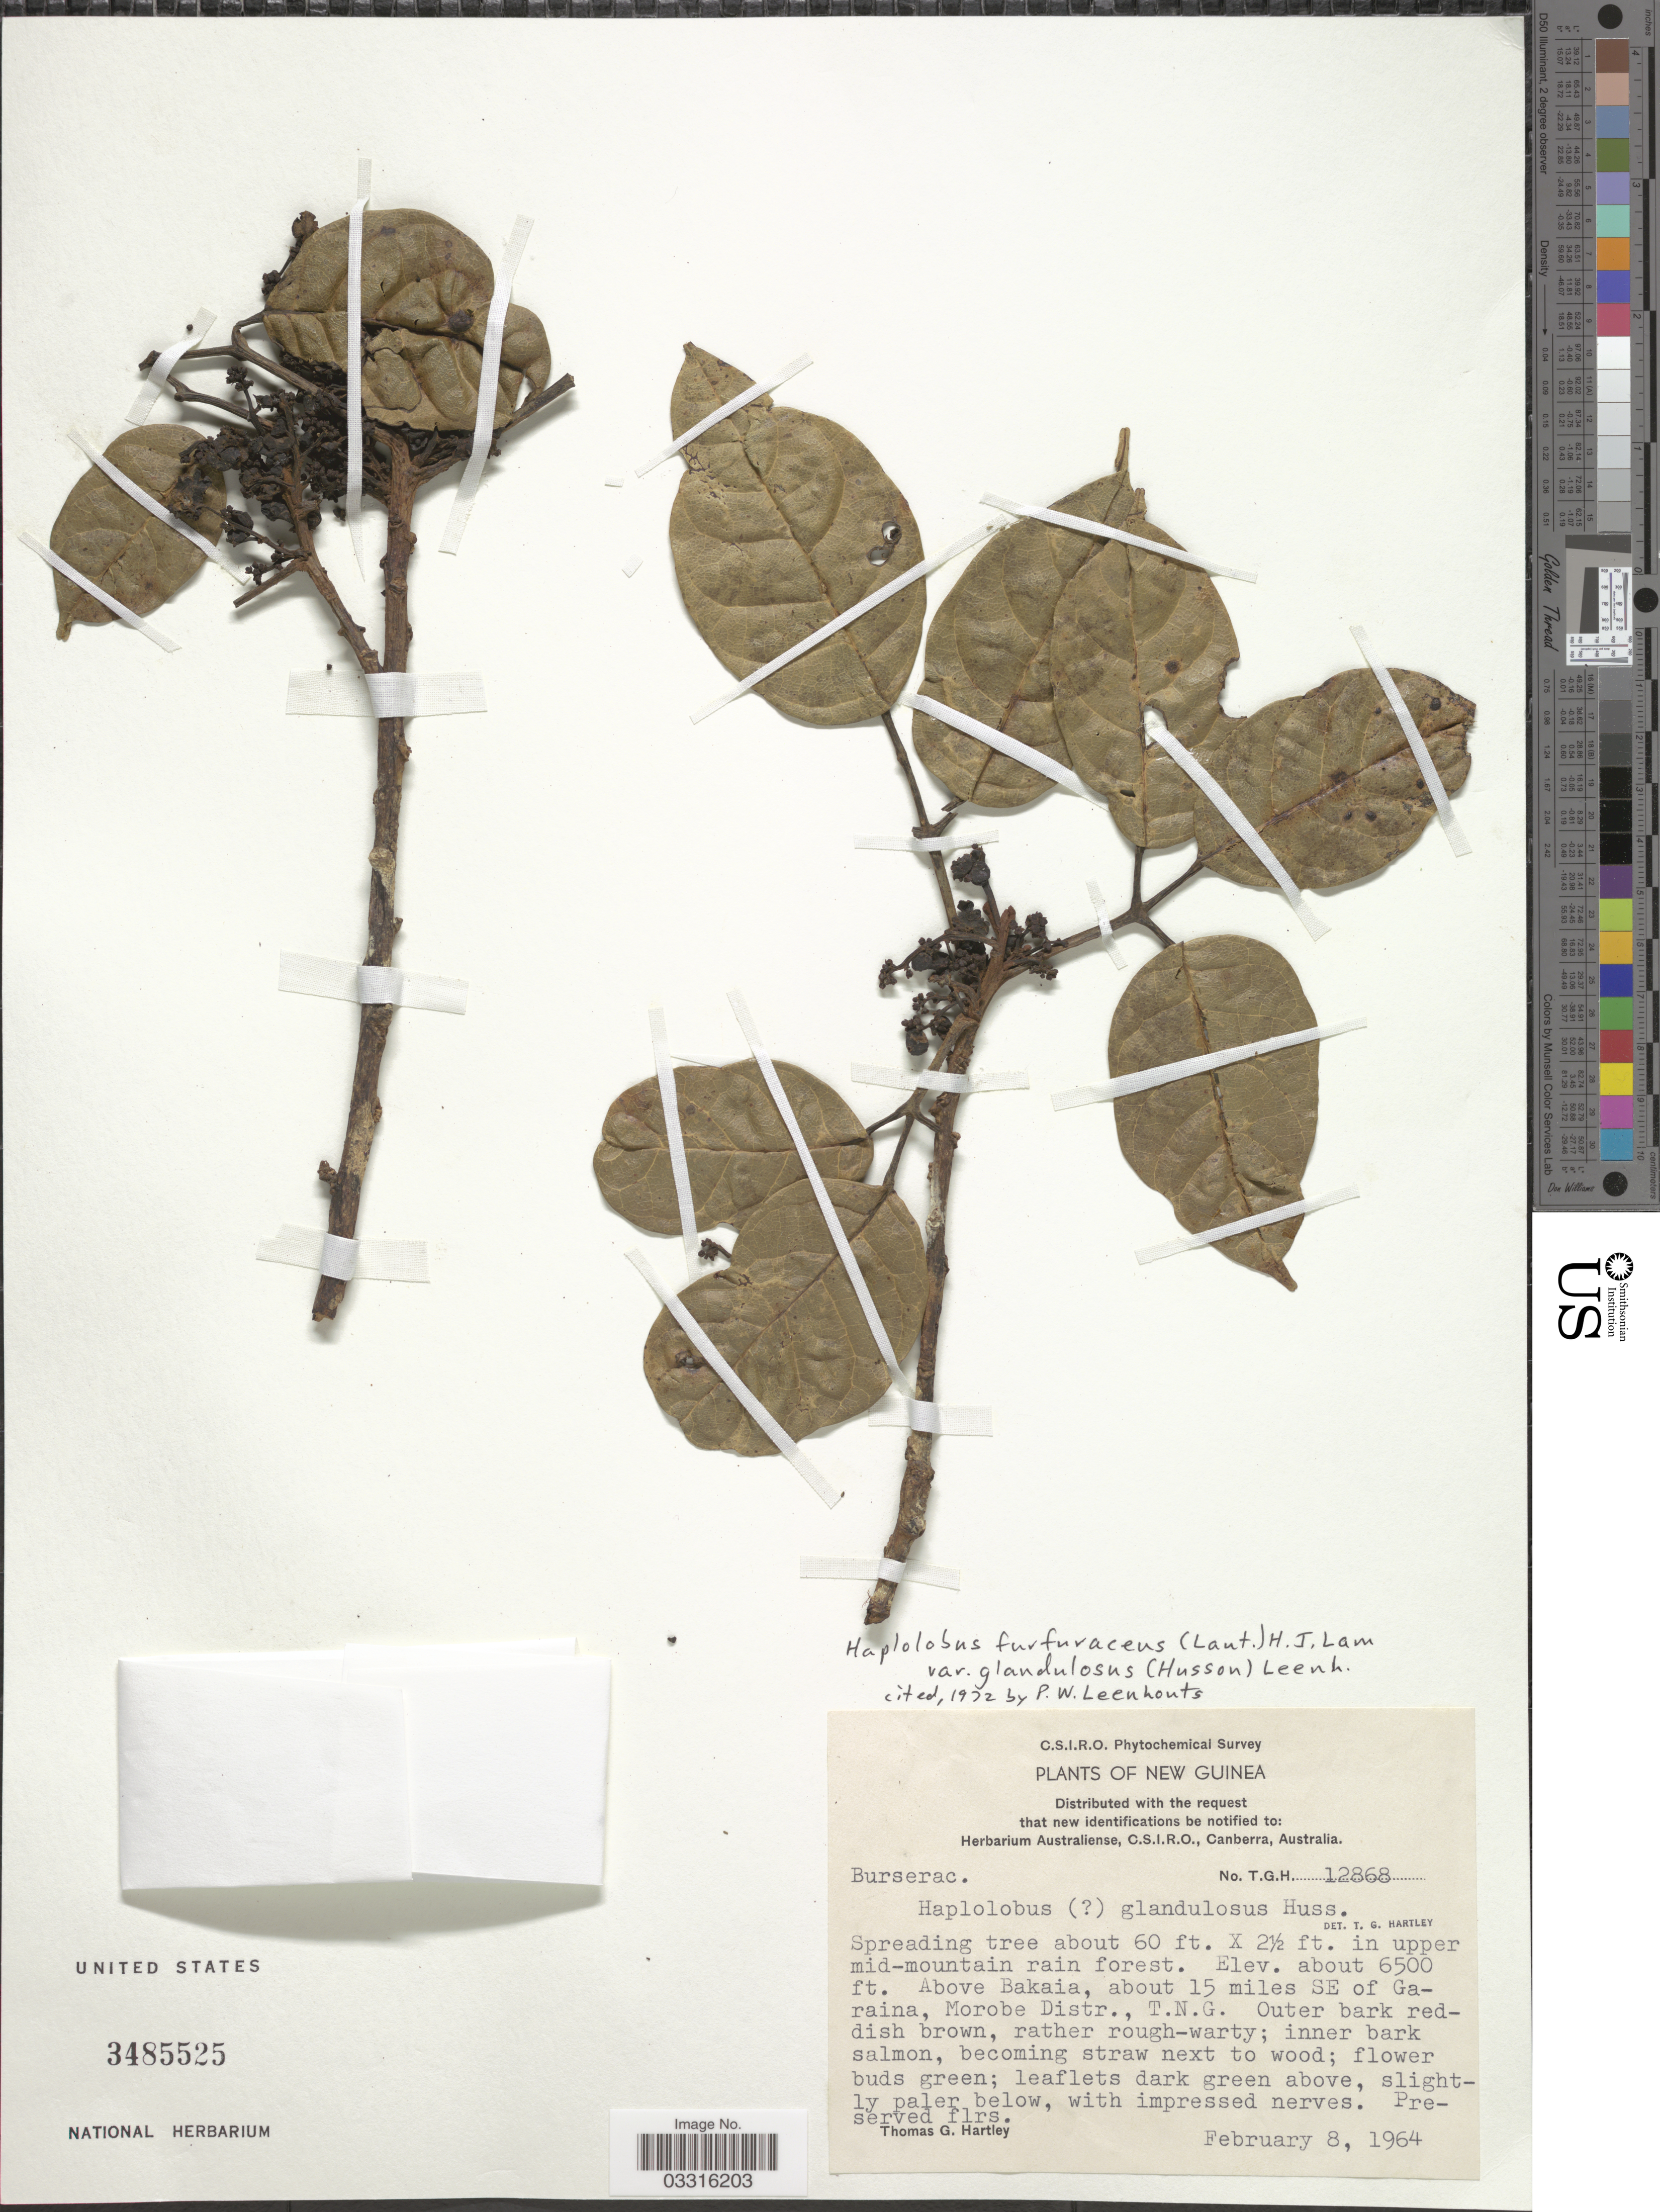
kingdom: Plantae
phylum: Tracheophyta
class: Magnoliopsida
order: Sapindales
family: Burseraceae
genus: Haplolobus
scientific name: Haplolobus furfuraceus var. glandulosus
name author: (Husson) Leenh.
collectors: T. G. Hartley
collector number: TGH12868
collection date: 1964-02-08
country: Papua New Guinea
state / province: Morobe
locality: New Guinea, Above Bakaia, about 15 miles SE of Garaina, Morobe Distr., T.N.G.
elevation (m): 1981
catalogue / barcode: US 3485525